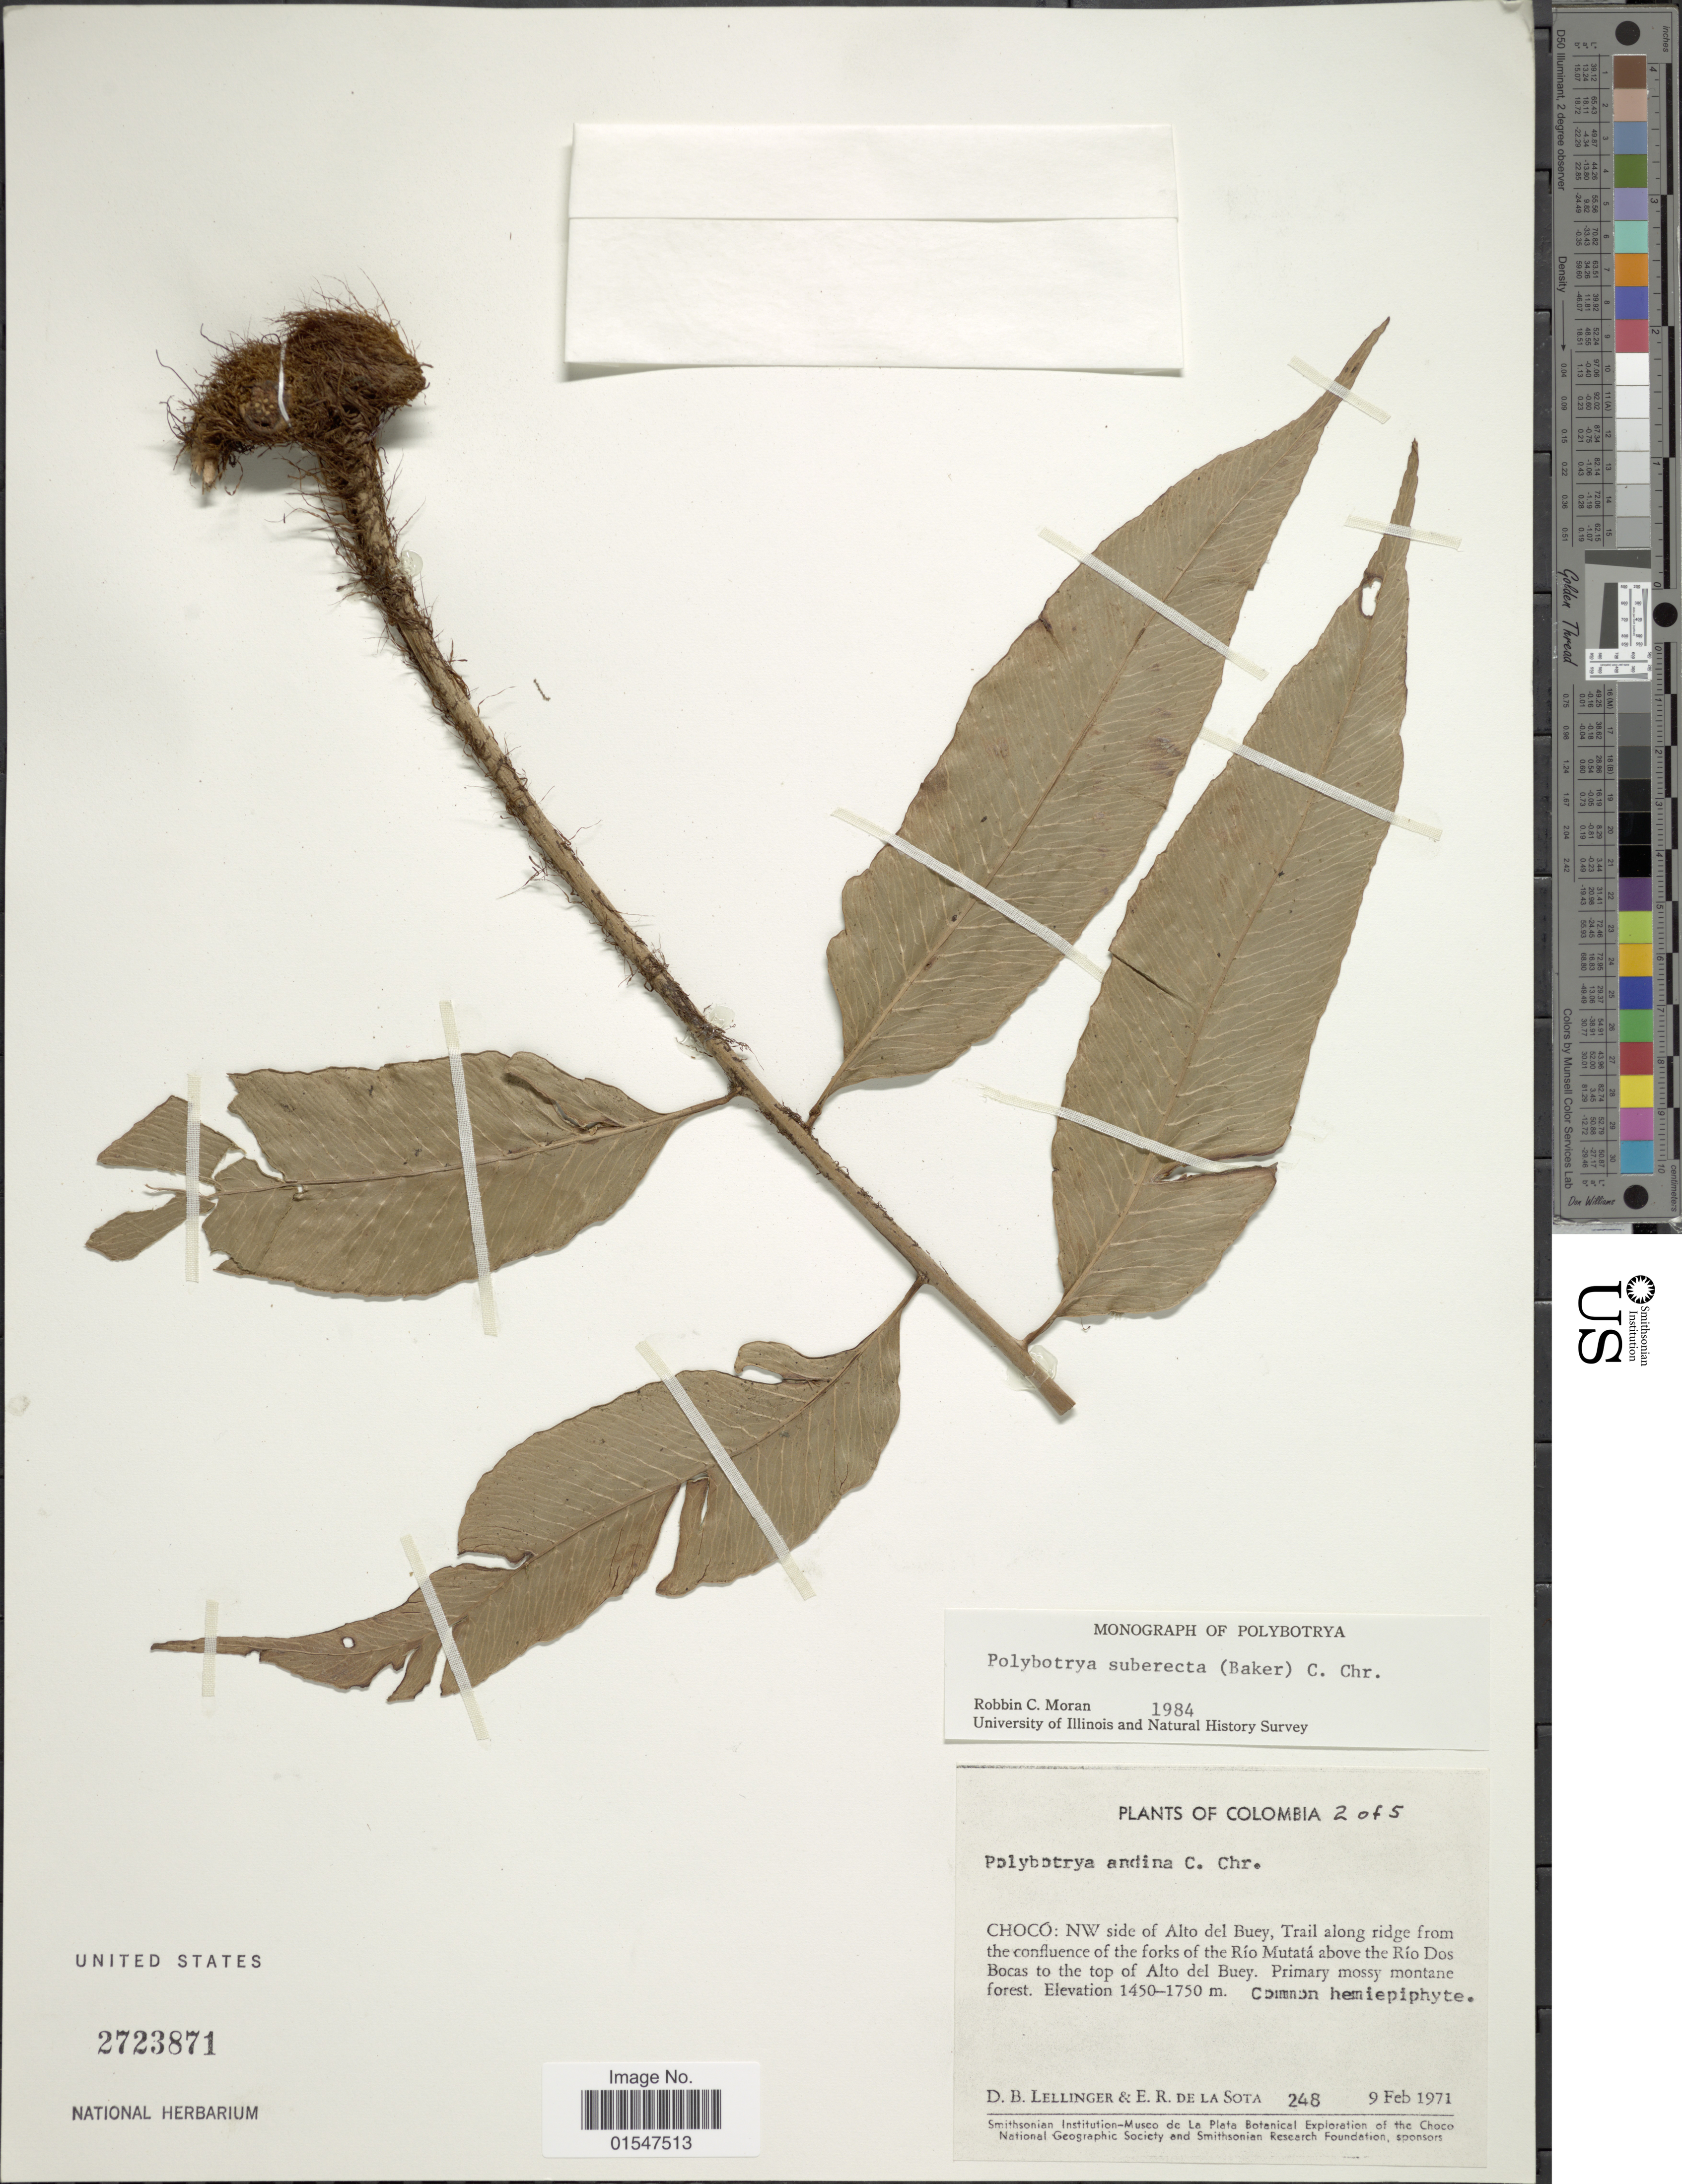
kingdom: Plantae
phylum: Tracheophyta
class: Polypodiopsida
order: Polypodiales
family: Dryopteridaceae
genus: Polybotrya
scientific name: Polybotrya suberecta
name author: (Baker) C. Chr.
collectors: D. B. Lellinger & E. R. de la Sota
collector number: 248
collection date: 1971-02-09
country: Colombia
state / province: Chocó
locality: Colombia, NW side of Alto del Buey, Trail along ridge from the confluence of the forks of the Río Mutatá above the Río Dos Bocas to the top of Alto del Buey.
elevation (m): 1450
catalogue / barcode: US 2723871